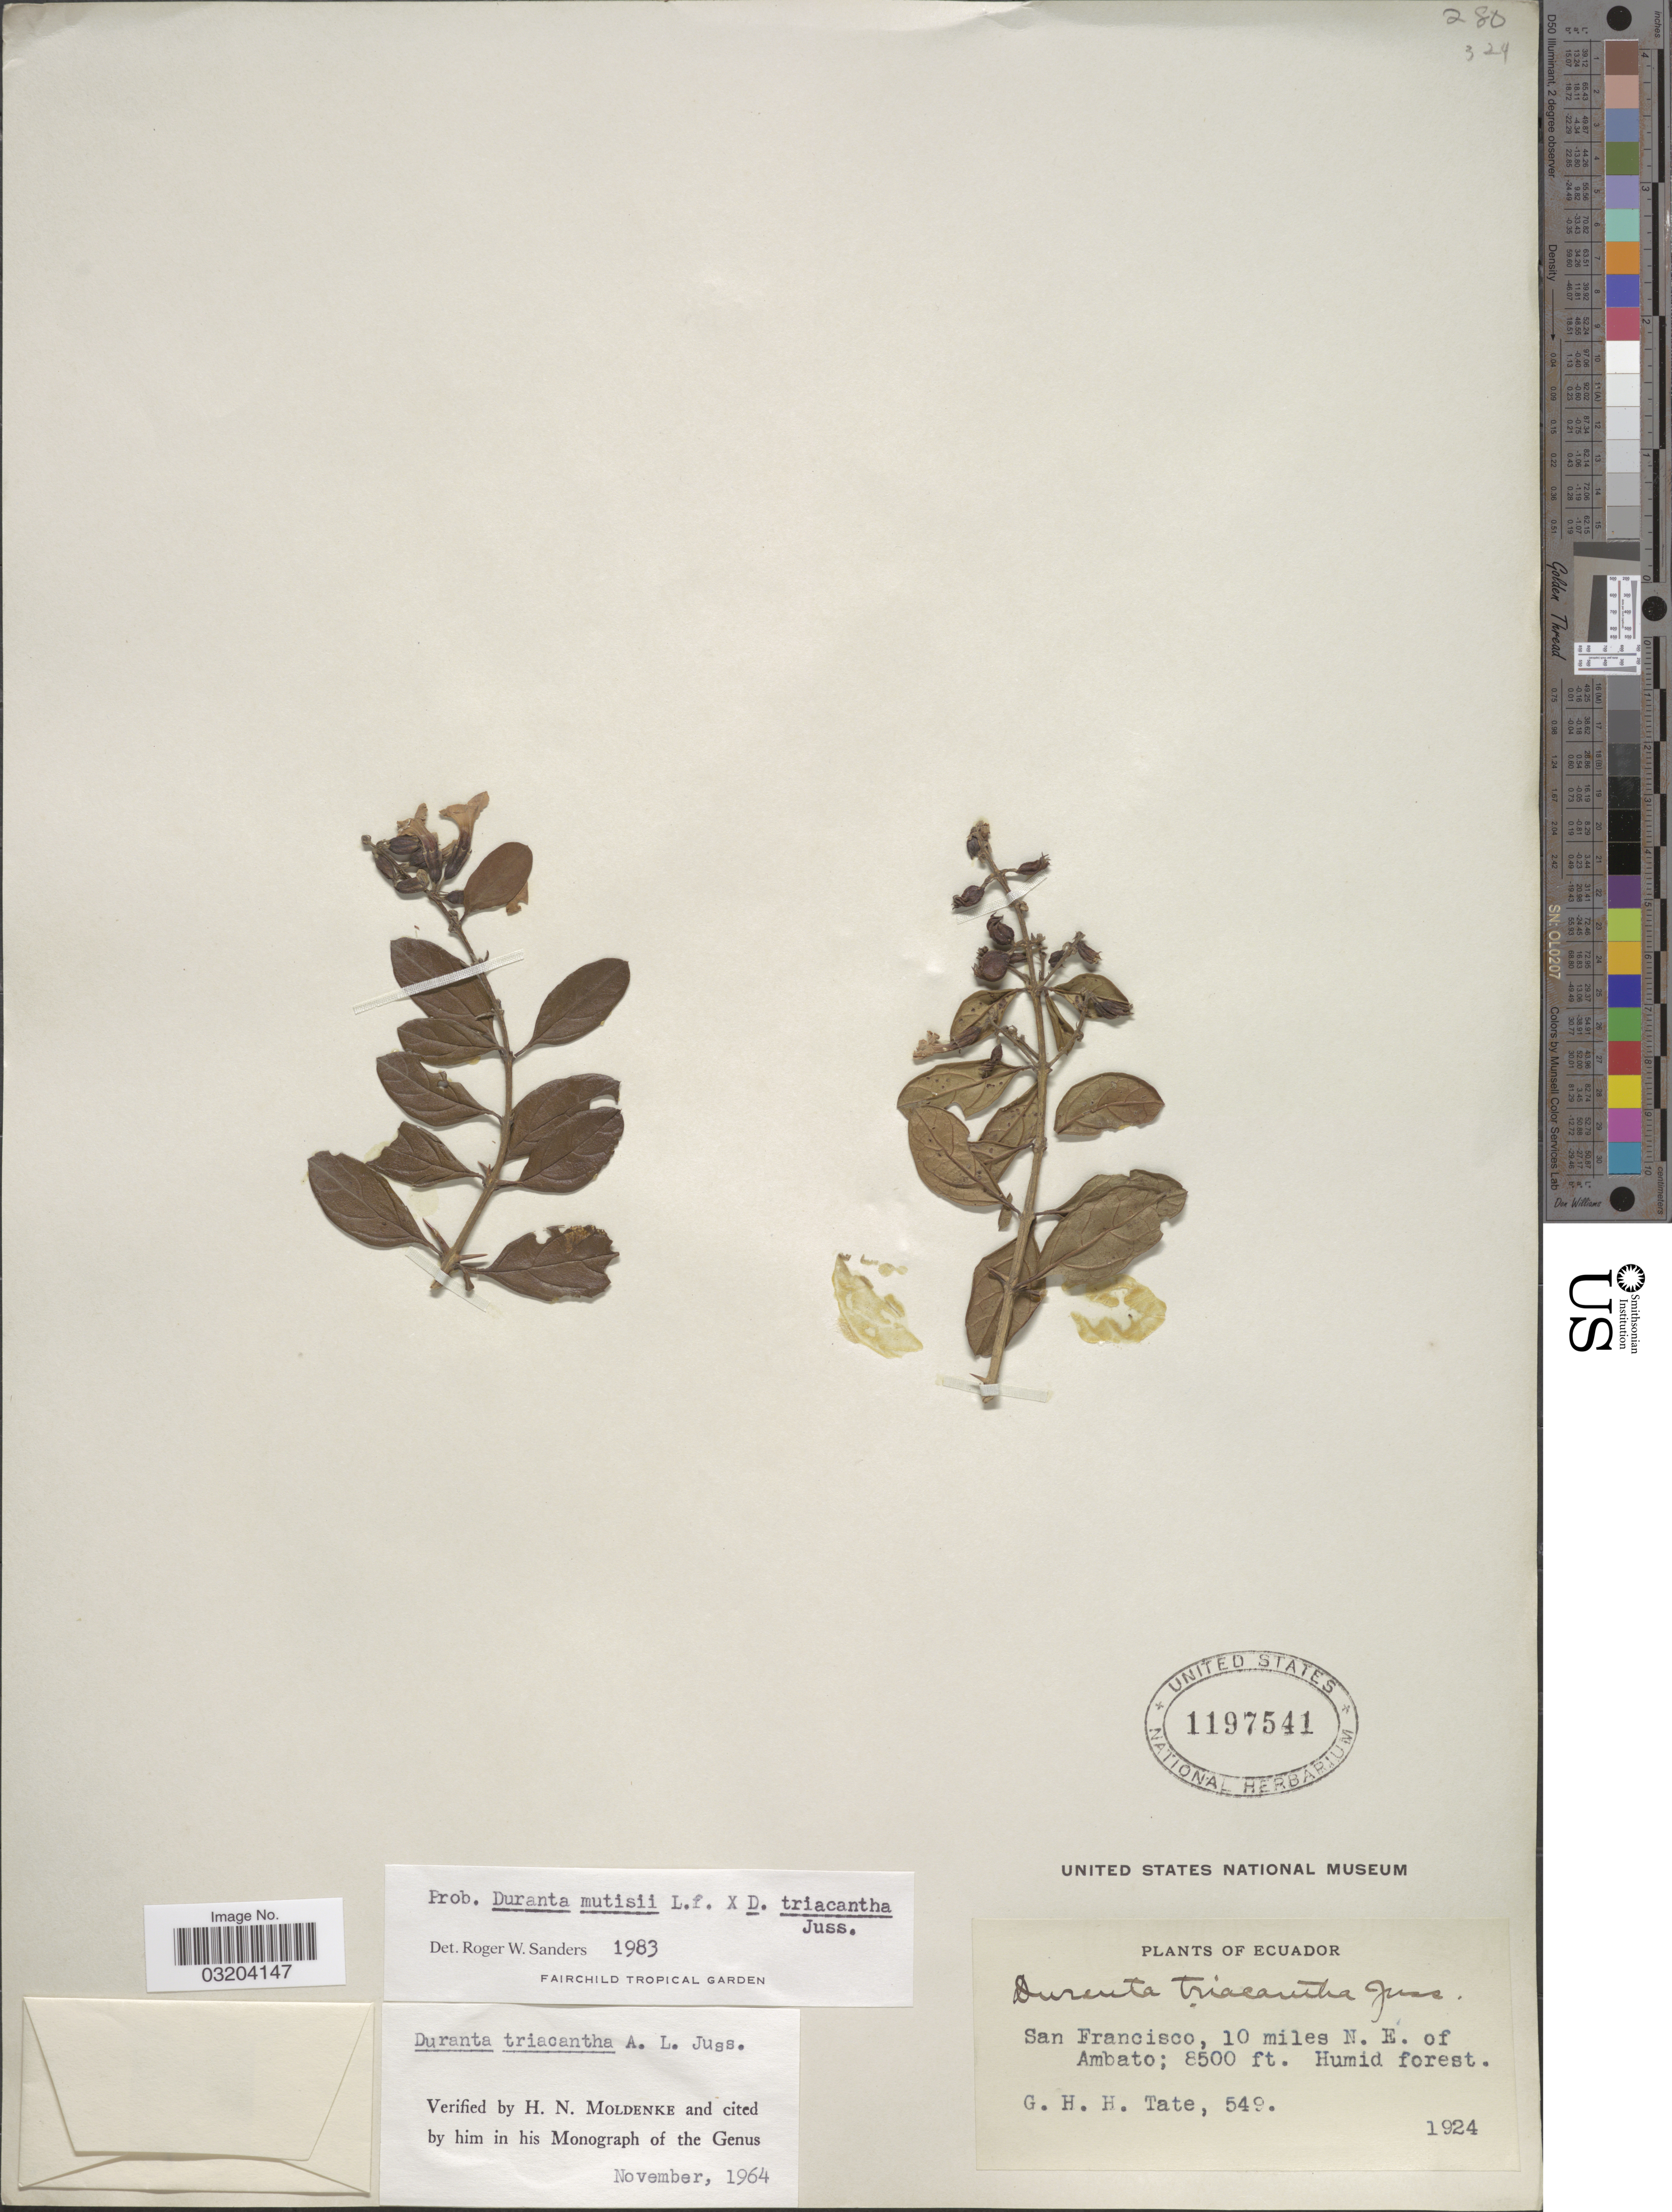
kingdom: Plantae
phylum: Tracheophyta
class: Magnoliopsida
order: Lamiales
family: Verbenaceae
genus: Duranta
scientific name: Duranta sp.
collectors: G. H. H.Tate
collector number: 549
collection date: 1924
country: Ecuador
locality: San Francisco, 10 miles N.E. of Ambato.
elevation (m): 2591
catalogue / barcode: US 1197541